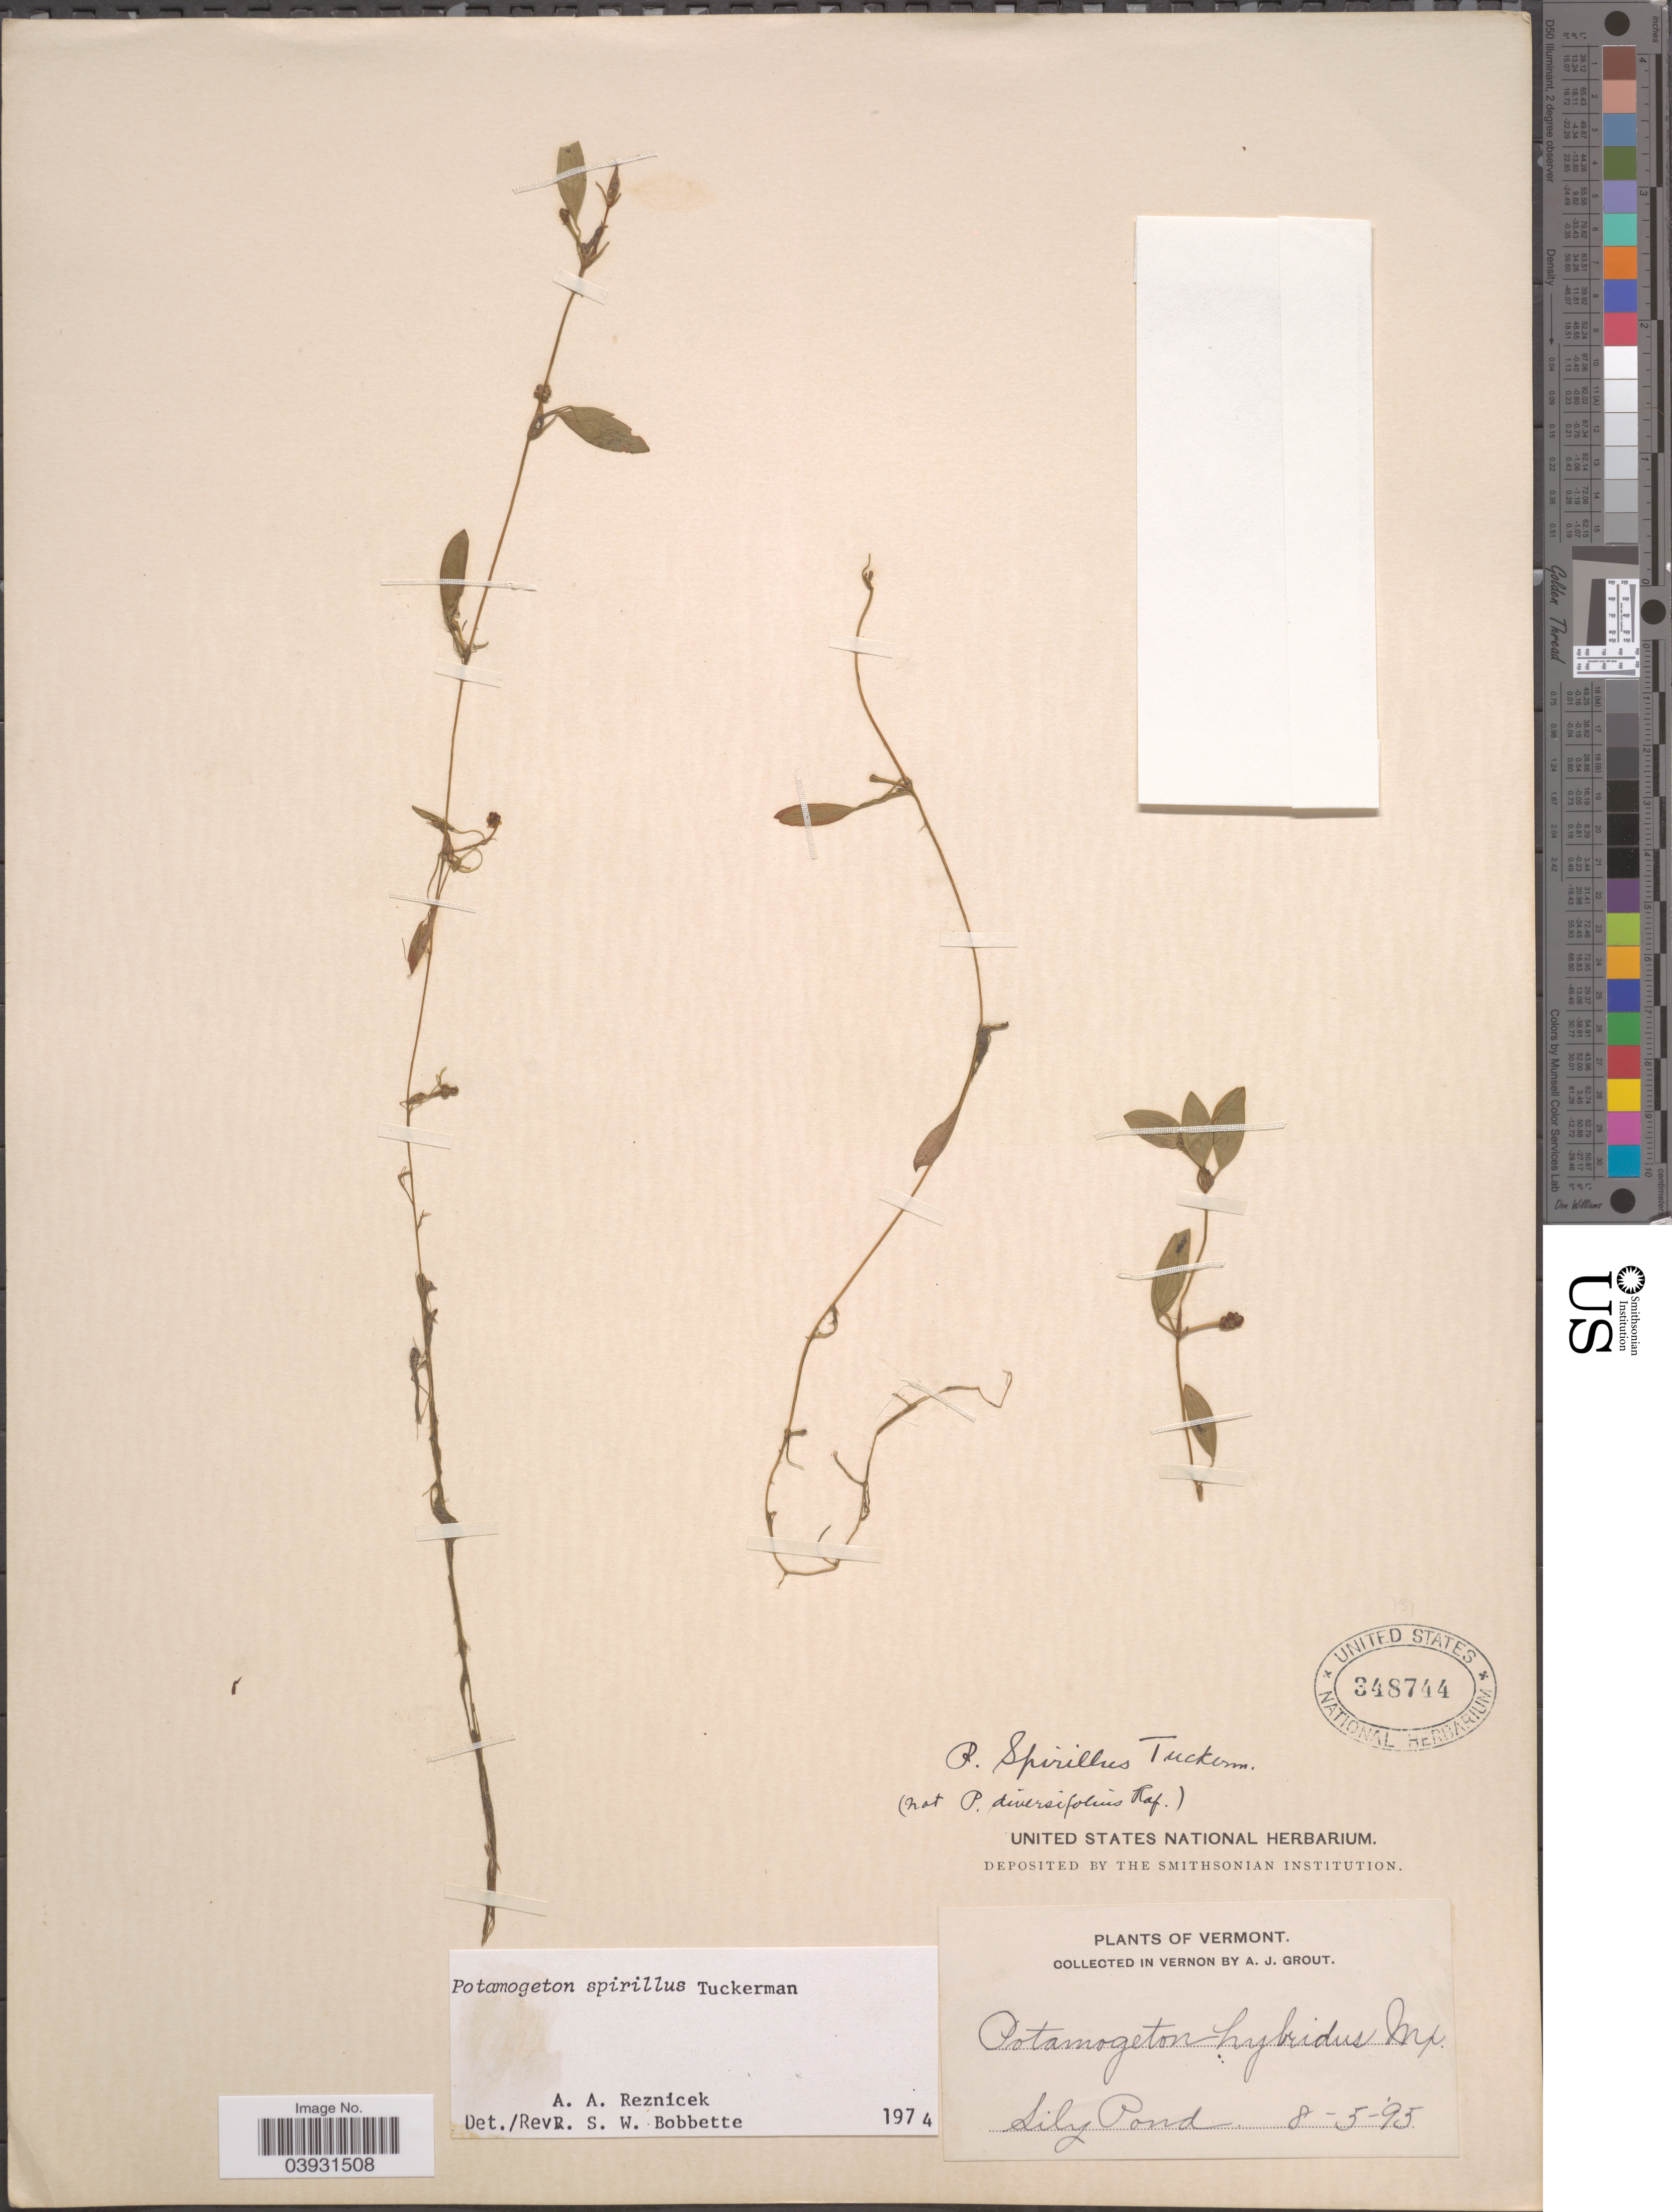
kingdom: Plantae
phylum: Tracheophyta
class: Liliopsida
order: Alismatales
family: Potamogetonaceae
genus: Potamogeton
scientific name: Potamogeton spirillus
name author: Tuck.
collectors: A. J. Grout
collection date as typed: Transcribed d/m/y: 5/8/95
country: United States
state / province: Vermont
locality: Sily Pond.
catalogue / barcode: US 348744